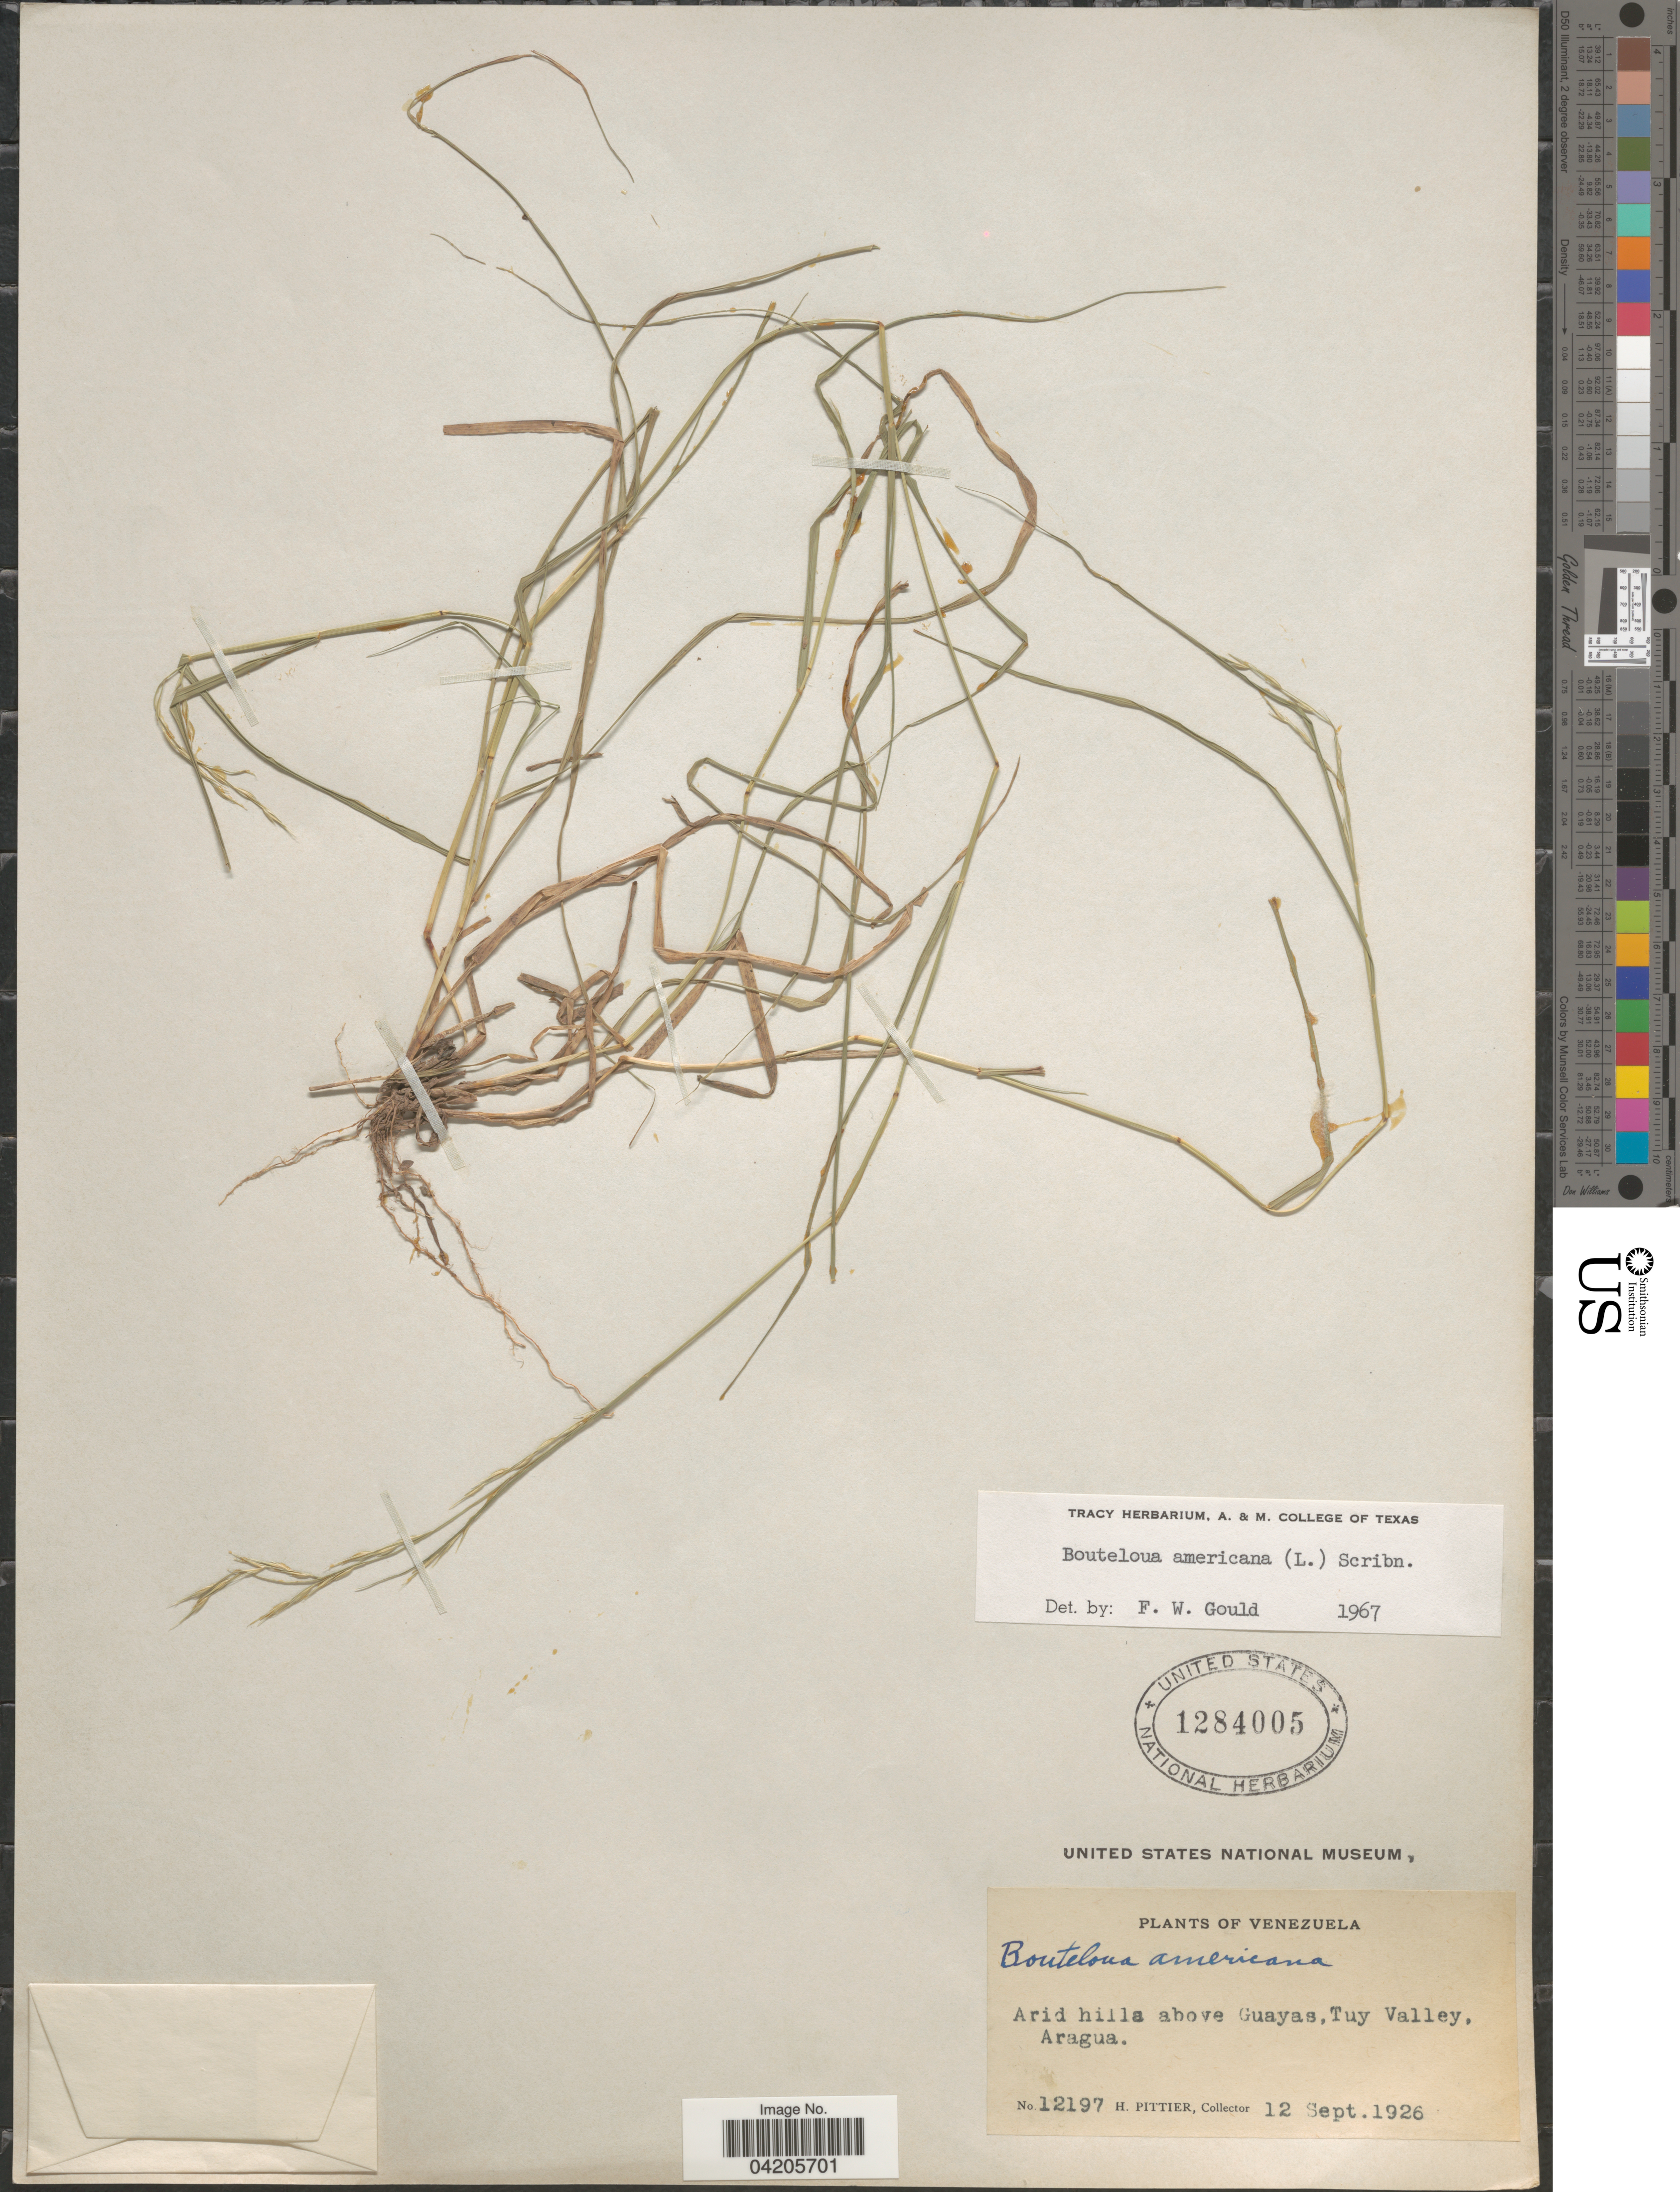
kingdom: Plantae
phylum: Tracheophyta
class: Liliopsida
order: Poales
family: Poaceae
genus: Bouteloua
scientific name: Bouteloua americana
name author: (L.) Scribn.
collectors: H. F. Pittier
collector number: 12197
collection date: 1926-09-12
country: Venezuela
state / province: Aragua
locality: Arid hills above Guayas, Tuy Valley.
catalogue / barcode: US 1284005